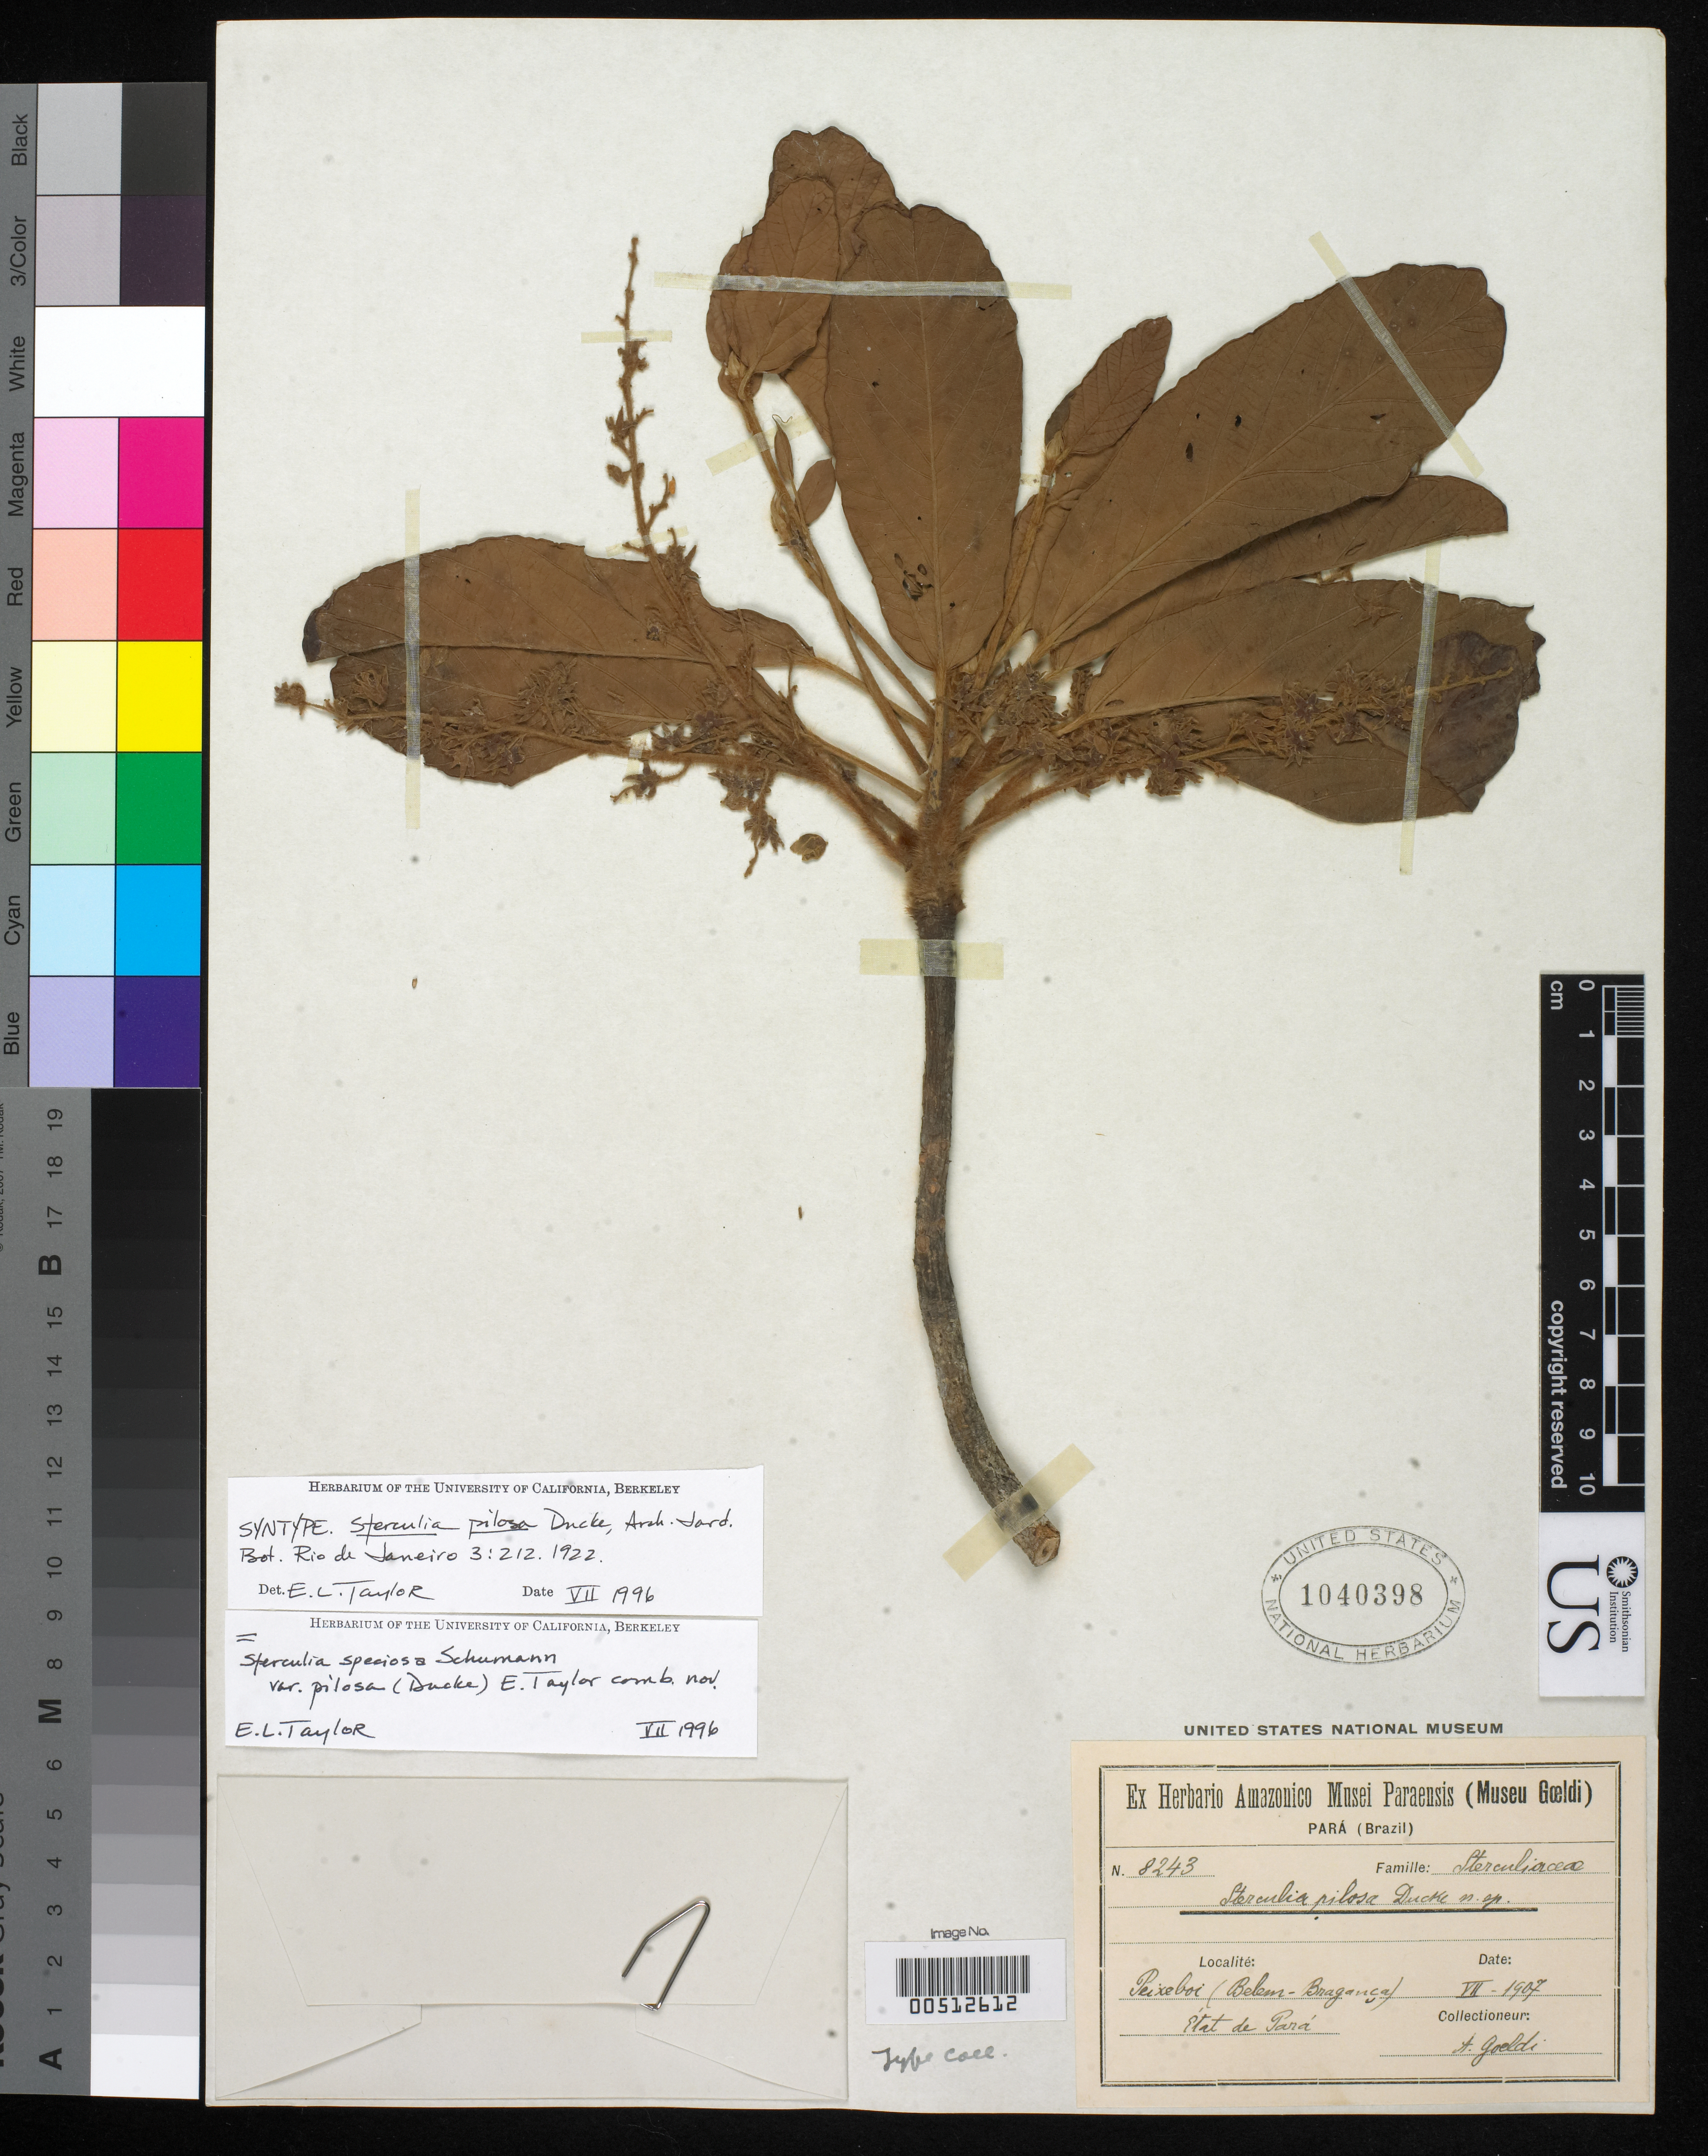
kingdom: Plantae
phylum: Tracheophyta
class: Magnoliopsida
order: Malvales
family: Malvaceae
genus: Sterculia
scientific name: Sterculia pilosa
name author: Ducke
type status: Isosyntype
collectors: E. Goeldi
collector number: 8243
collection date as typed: Jul 1907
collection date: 1907-07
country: Brazil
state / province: Pará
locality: Peixeboi, Belem - Braganca.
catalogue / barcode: US 1040398